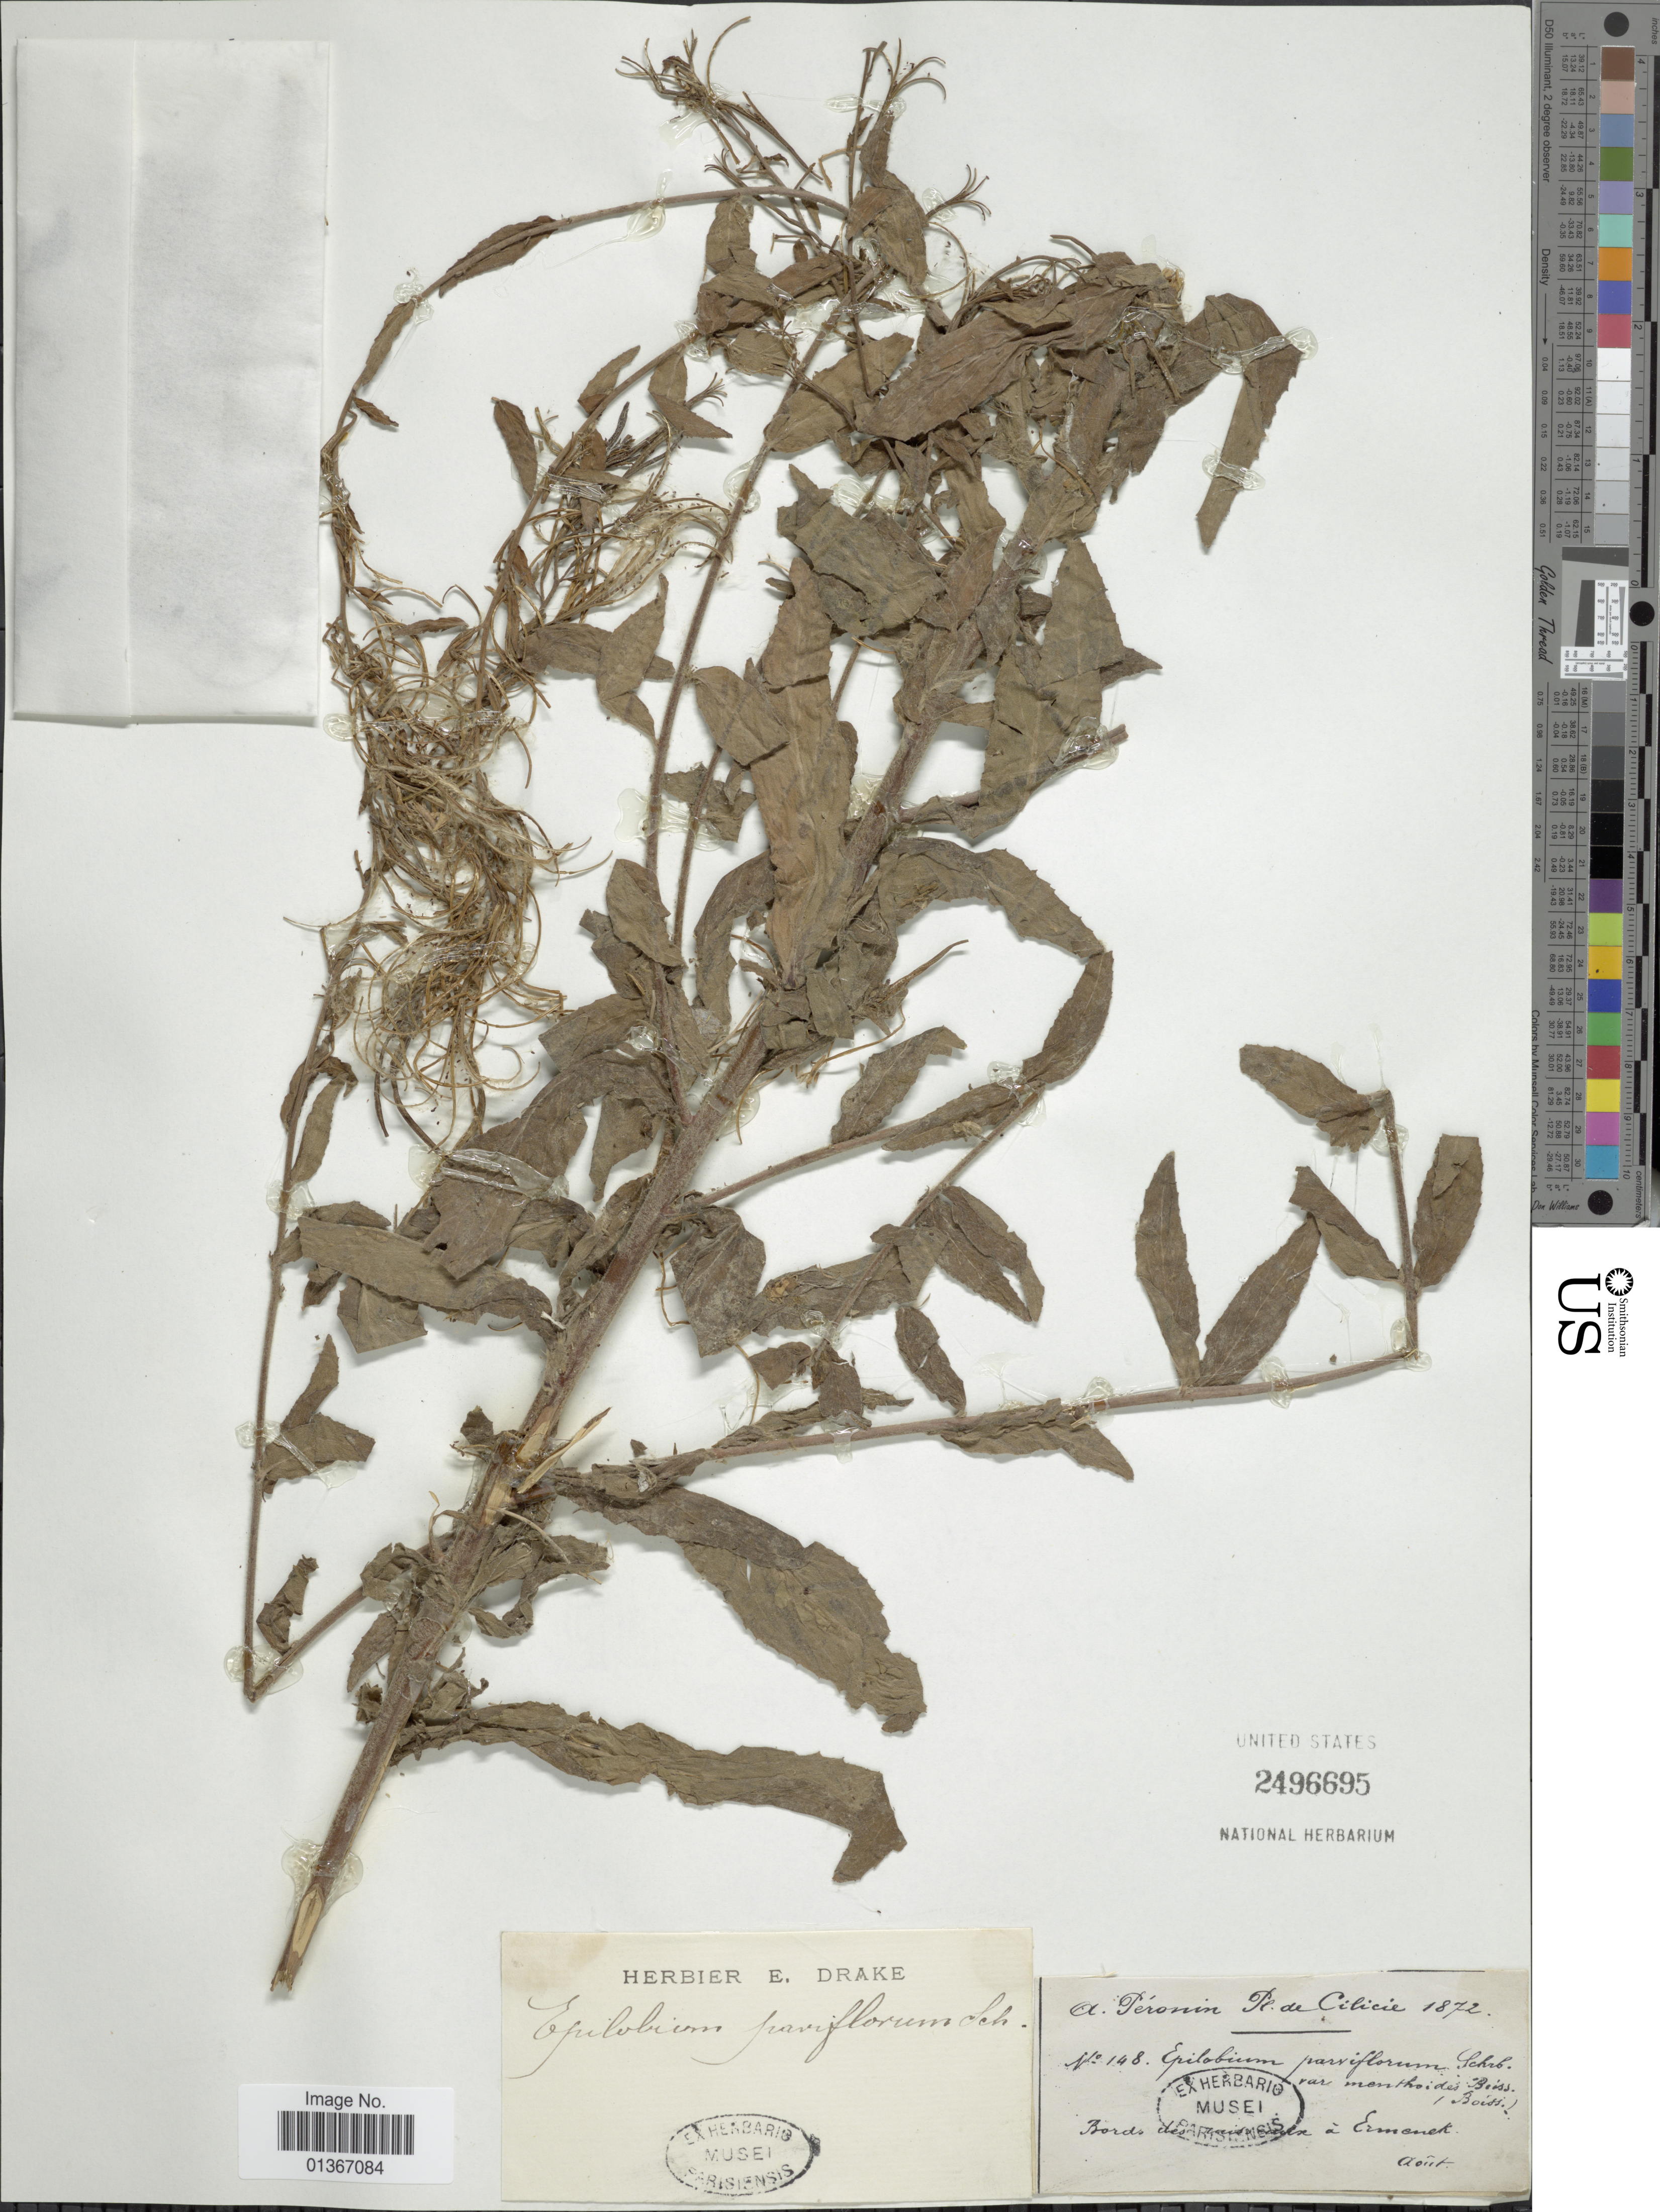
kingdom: Plantae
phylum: Tracheophyta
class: Magnoliopsida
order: Myrtales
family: Onagraceae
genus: Epilobium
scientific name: Epilobium parviflorum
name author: Schreb.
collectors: A. Péronin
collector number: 148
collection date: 1872-08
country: Turkey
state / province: Karaman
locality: Cilicie. Bords des [illegible text] à Ermenek.[interpreted]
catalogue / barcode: US 2496695